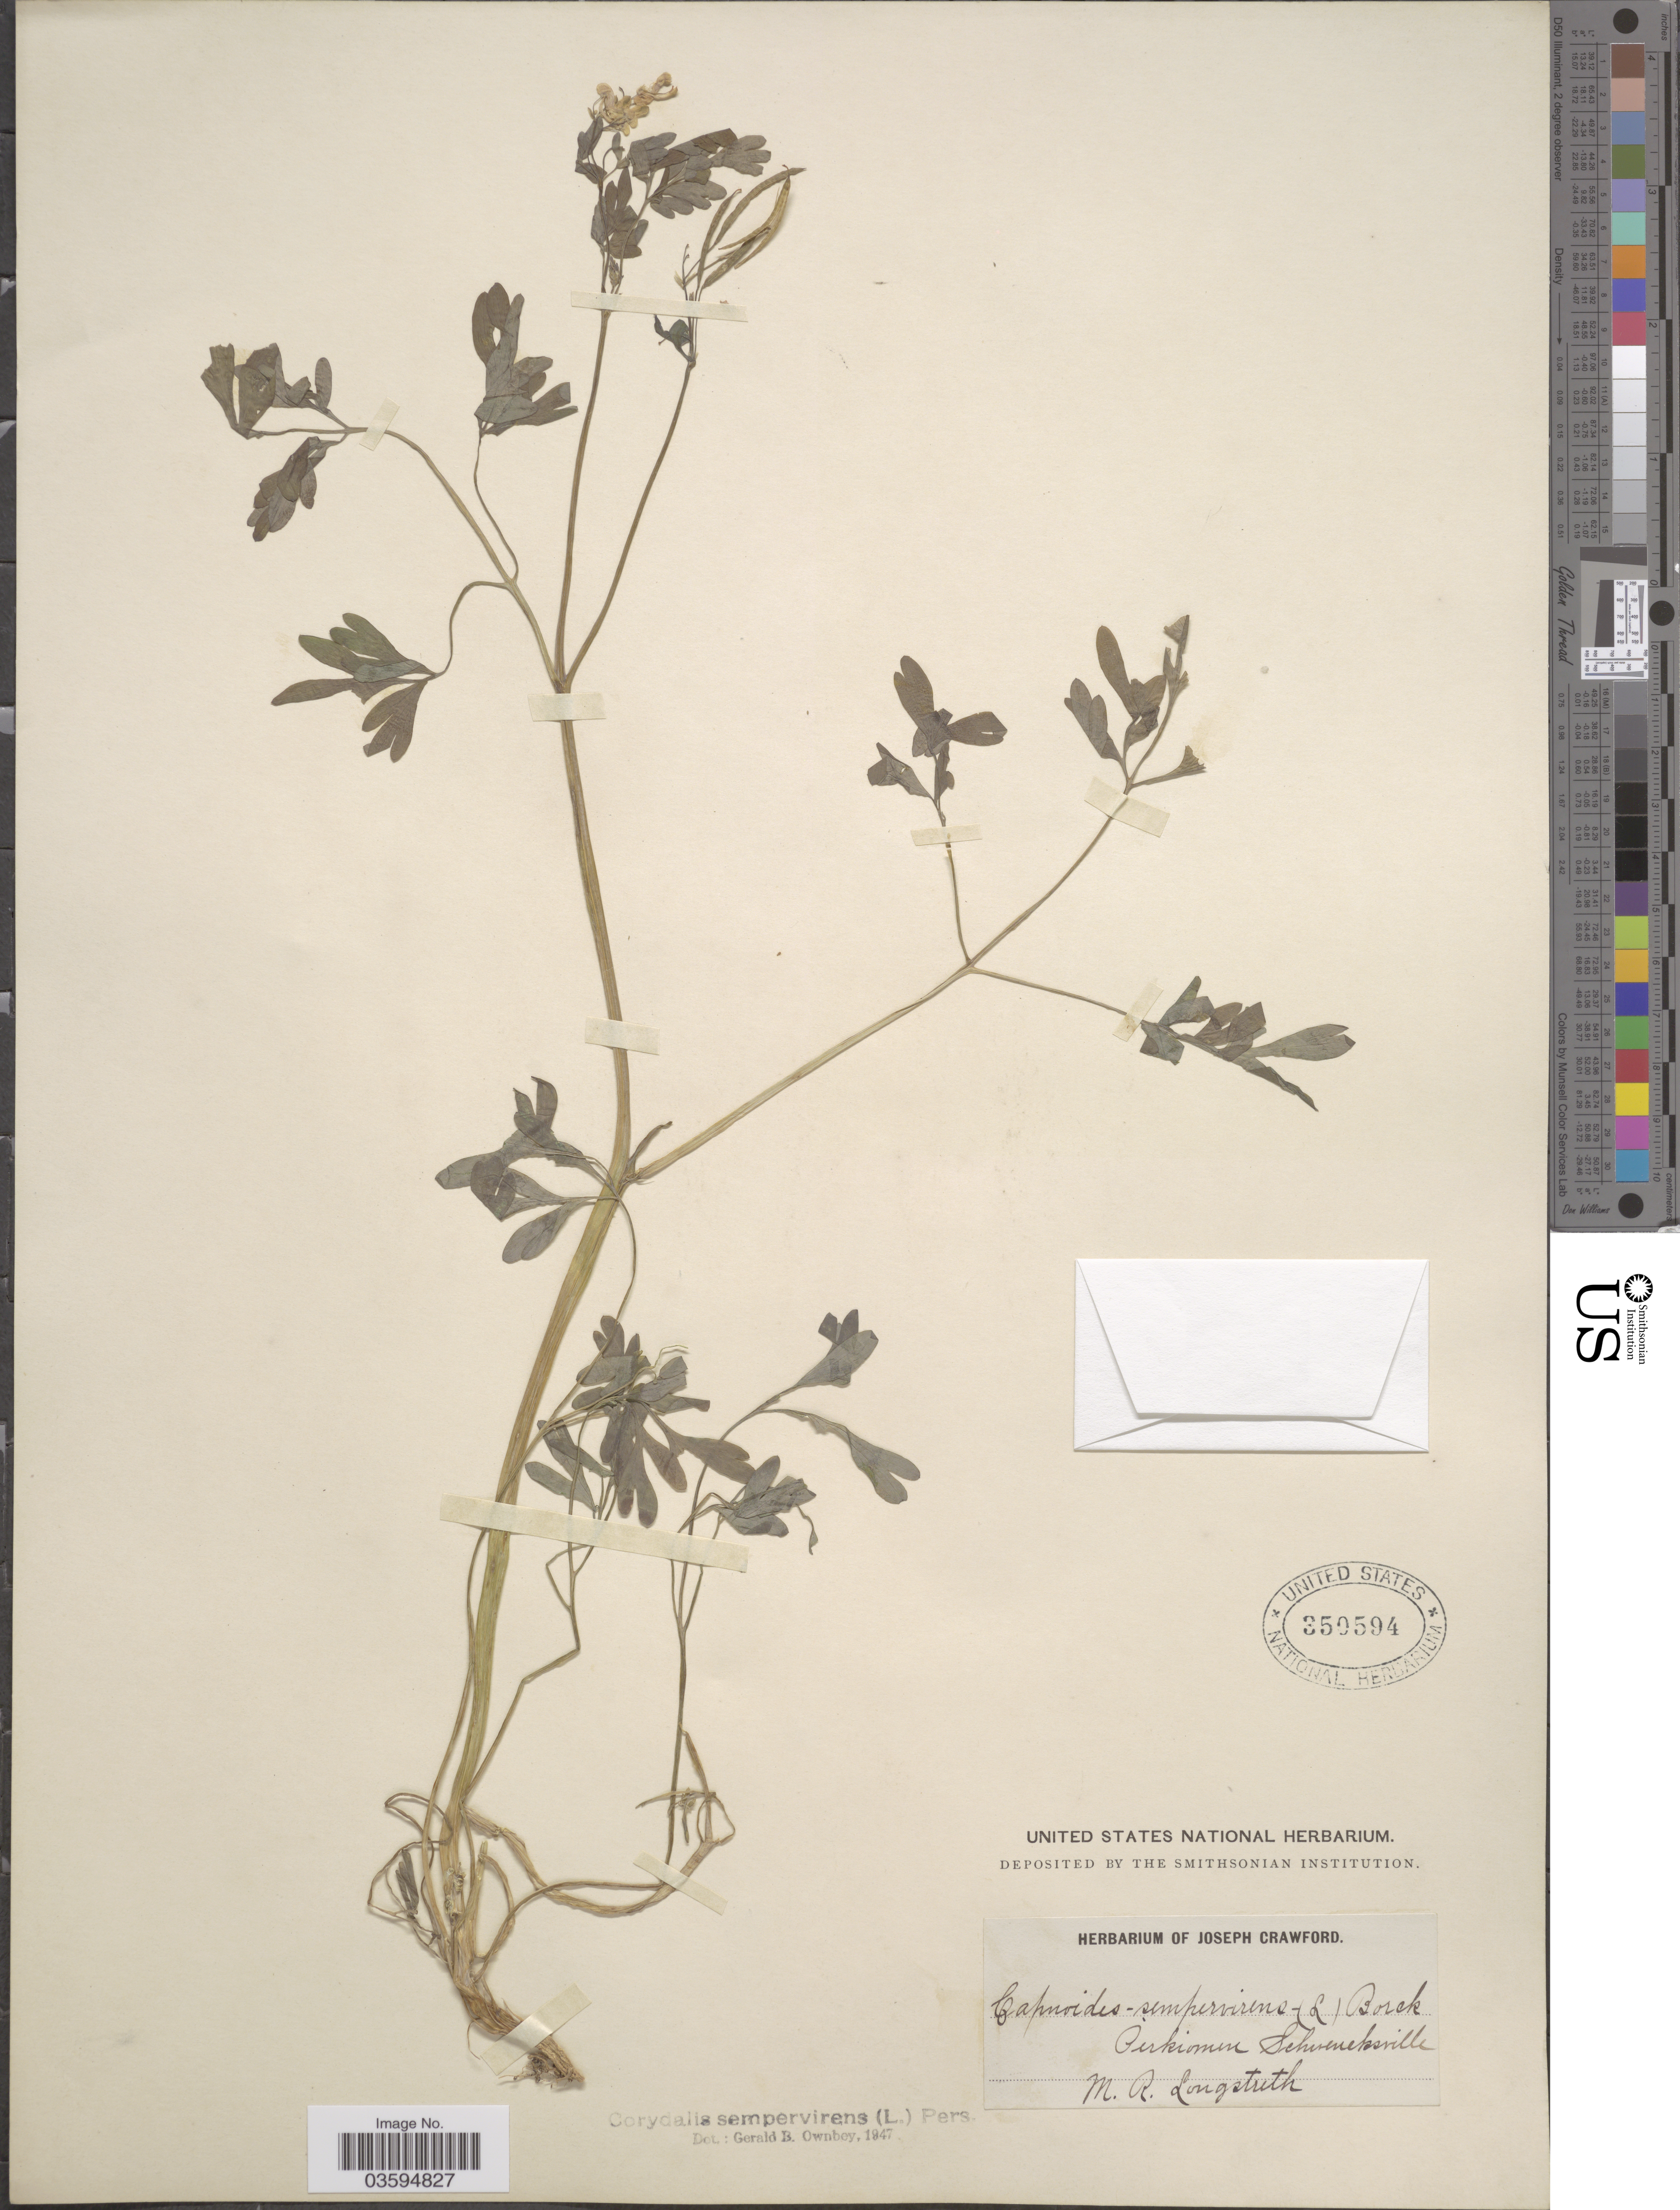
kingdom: Plantae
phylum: Tracheophyta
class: Magnoliopsida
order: Ranunculales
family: Papaveraceae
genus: Capnoides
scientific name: Capnoides sempervirens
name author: (L.) Borkh.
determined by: Strong, M. T., (US), Smithsonian Institution - National Museum of Natural History (UNITED STATES)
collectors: M. Longstreth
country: United States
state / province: Pennsylvania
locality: Perkiomen Schnecksville.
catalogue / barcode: US 350594